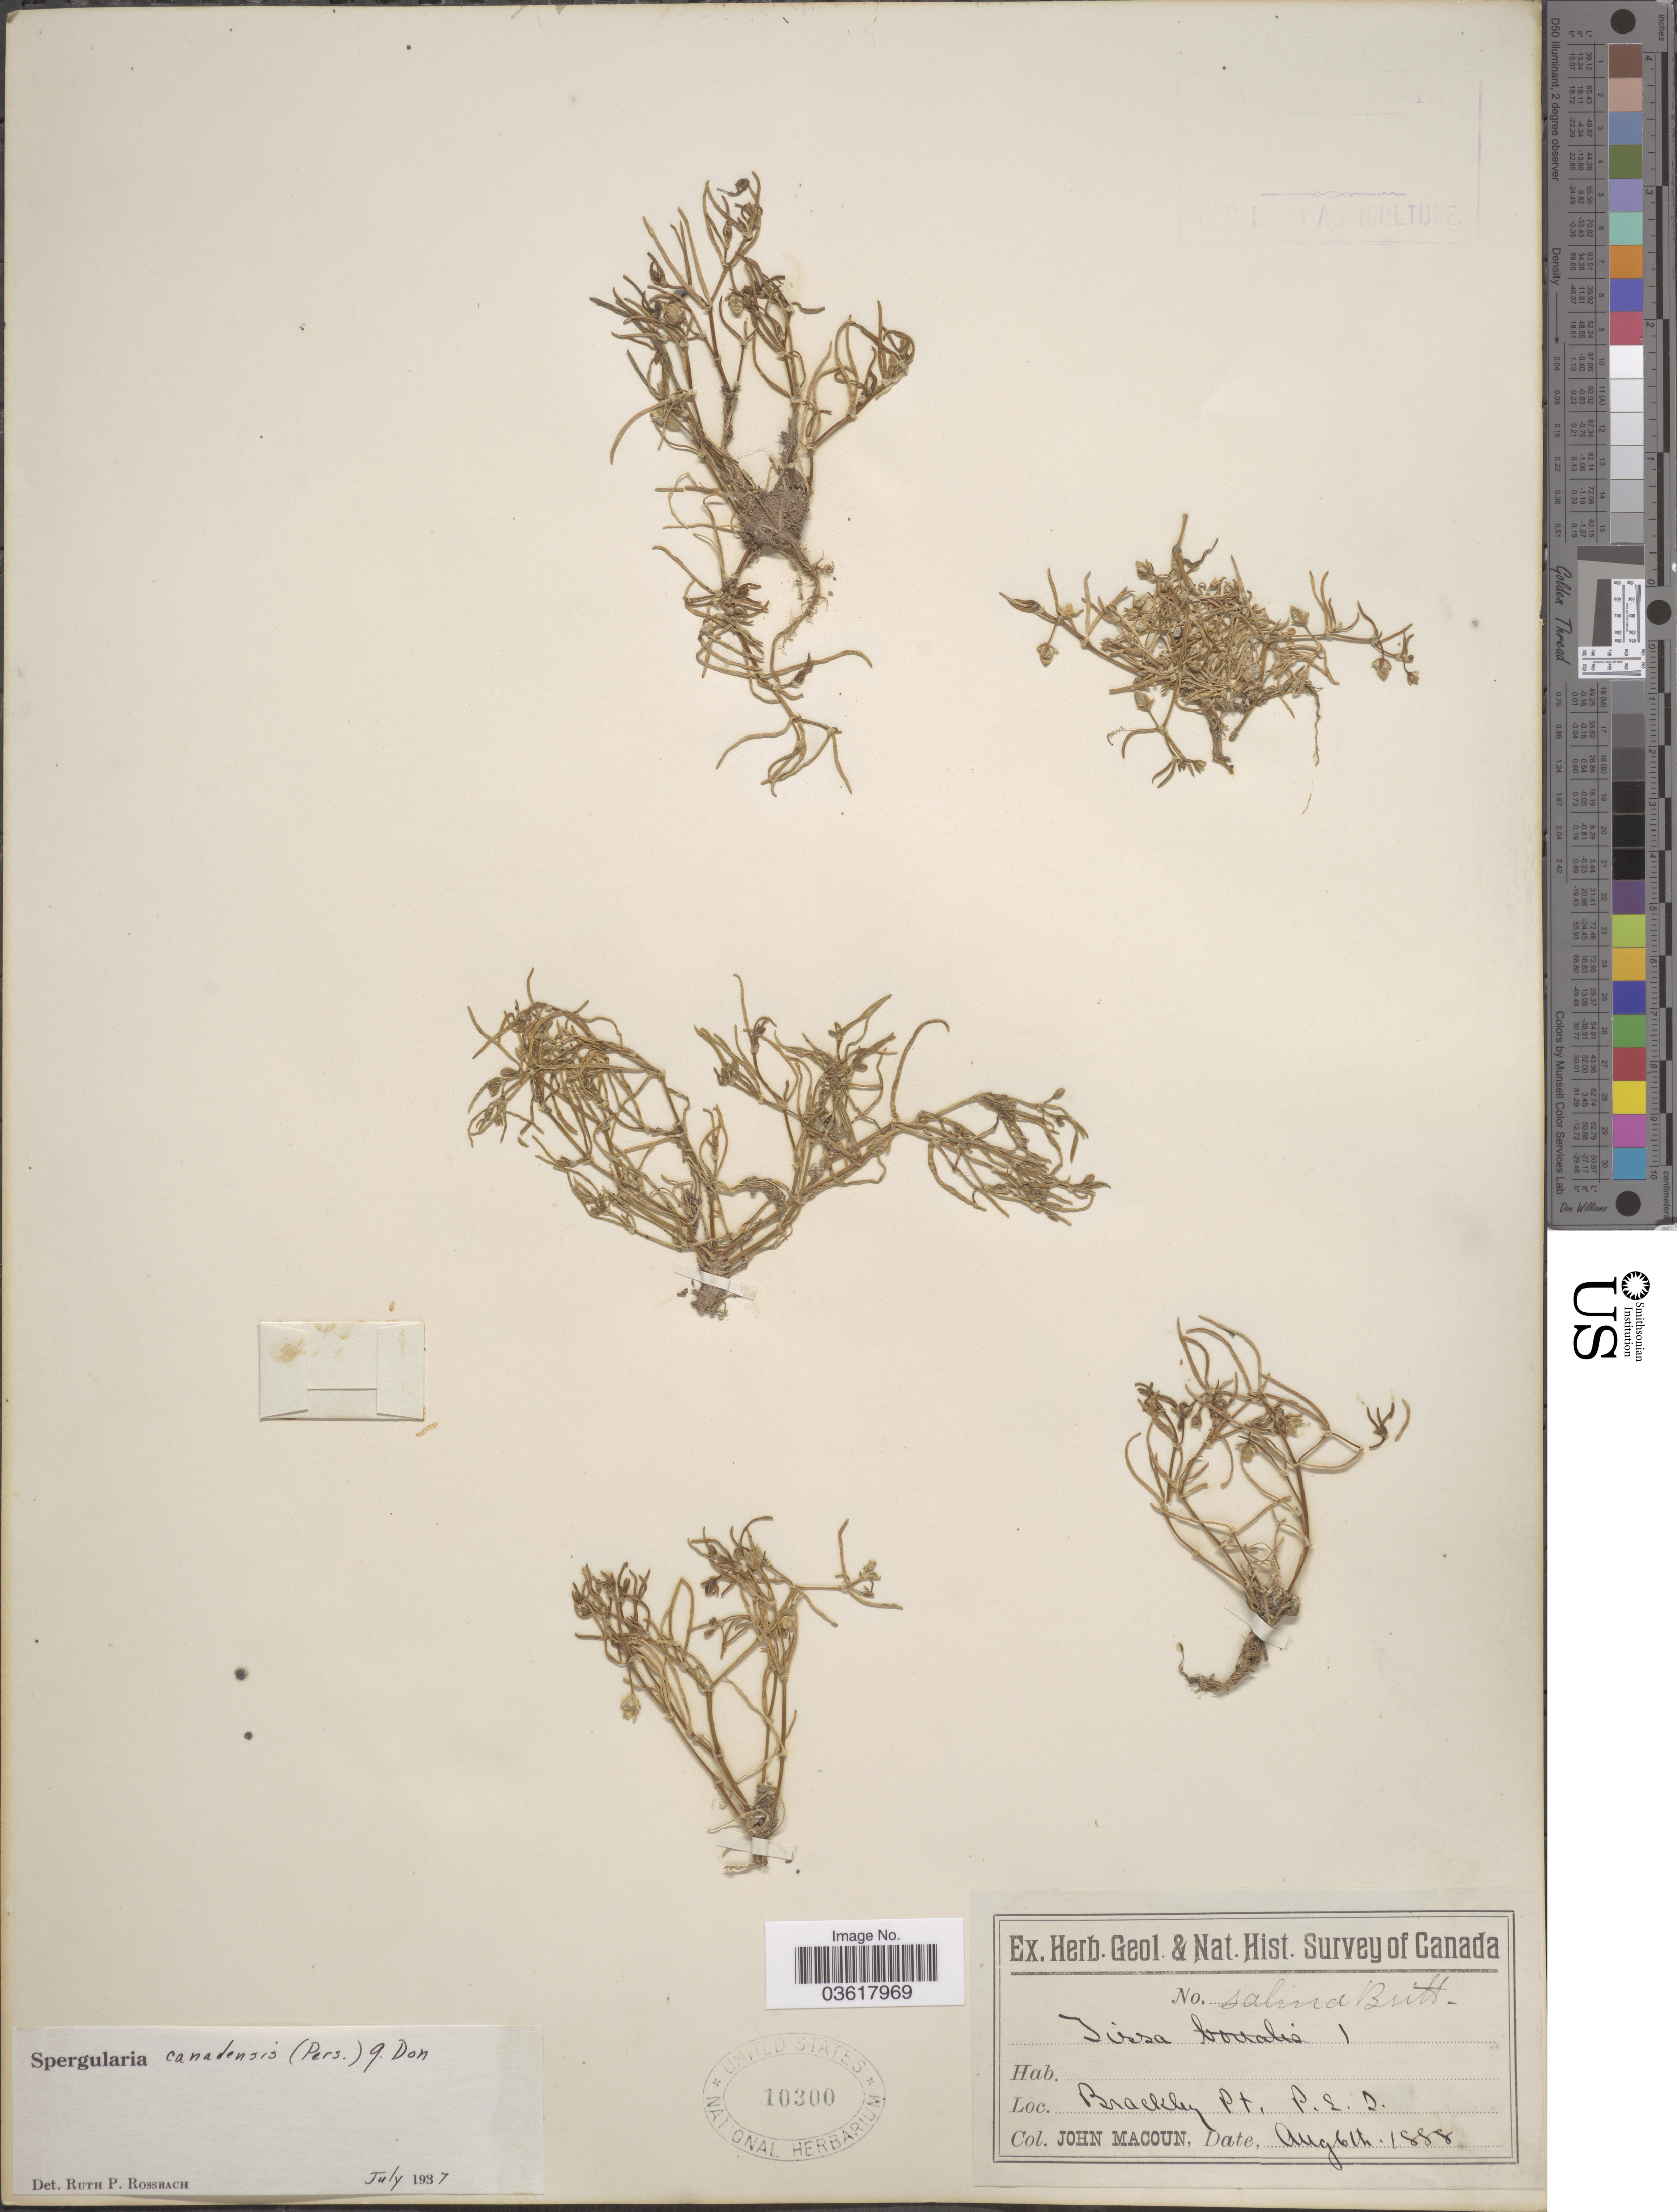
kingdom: Plantae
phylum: Tracheophyta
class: Magnoliopsida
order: Caryophyllales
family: Caryophyllaceae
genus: Spergularia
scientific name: Spergularia canadensis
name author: (Pers.) G. Don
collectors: J. Macoun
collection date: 1888-08-06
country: Canada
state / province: Prince Edward Island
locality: Brackley Pt.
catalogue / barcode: US 10300